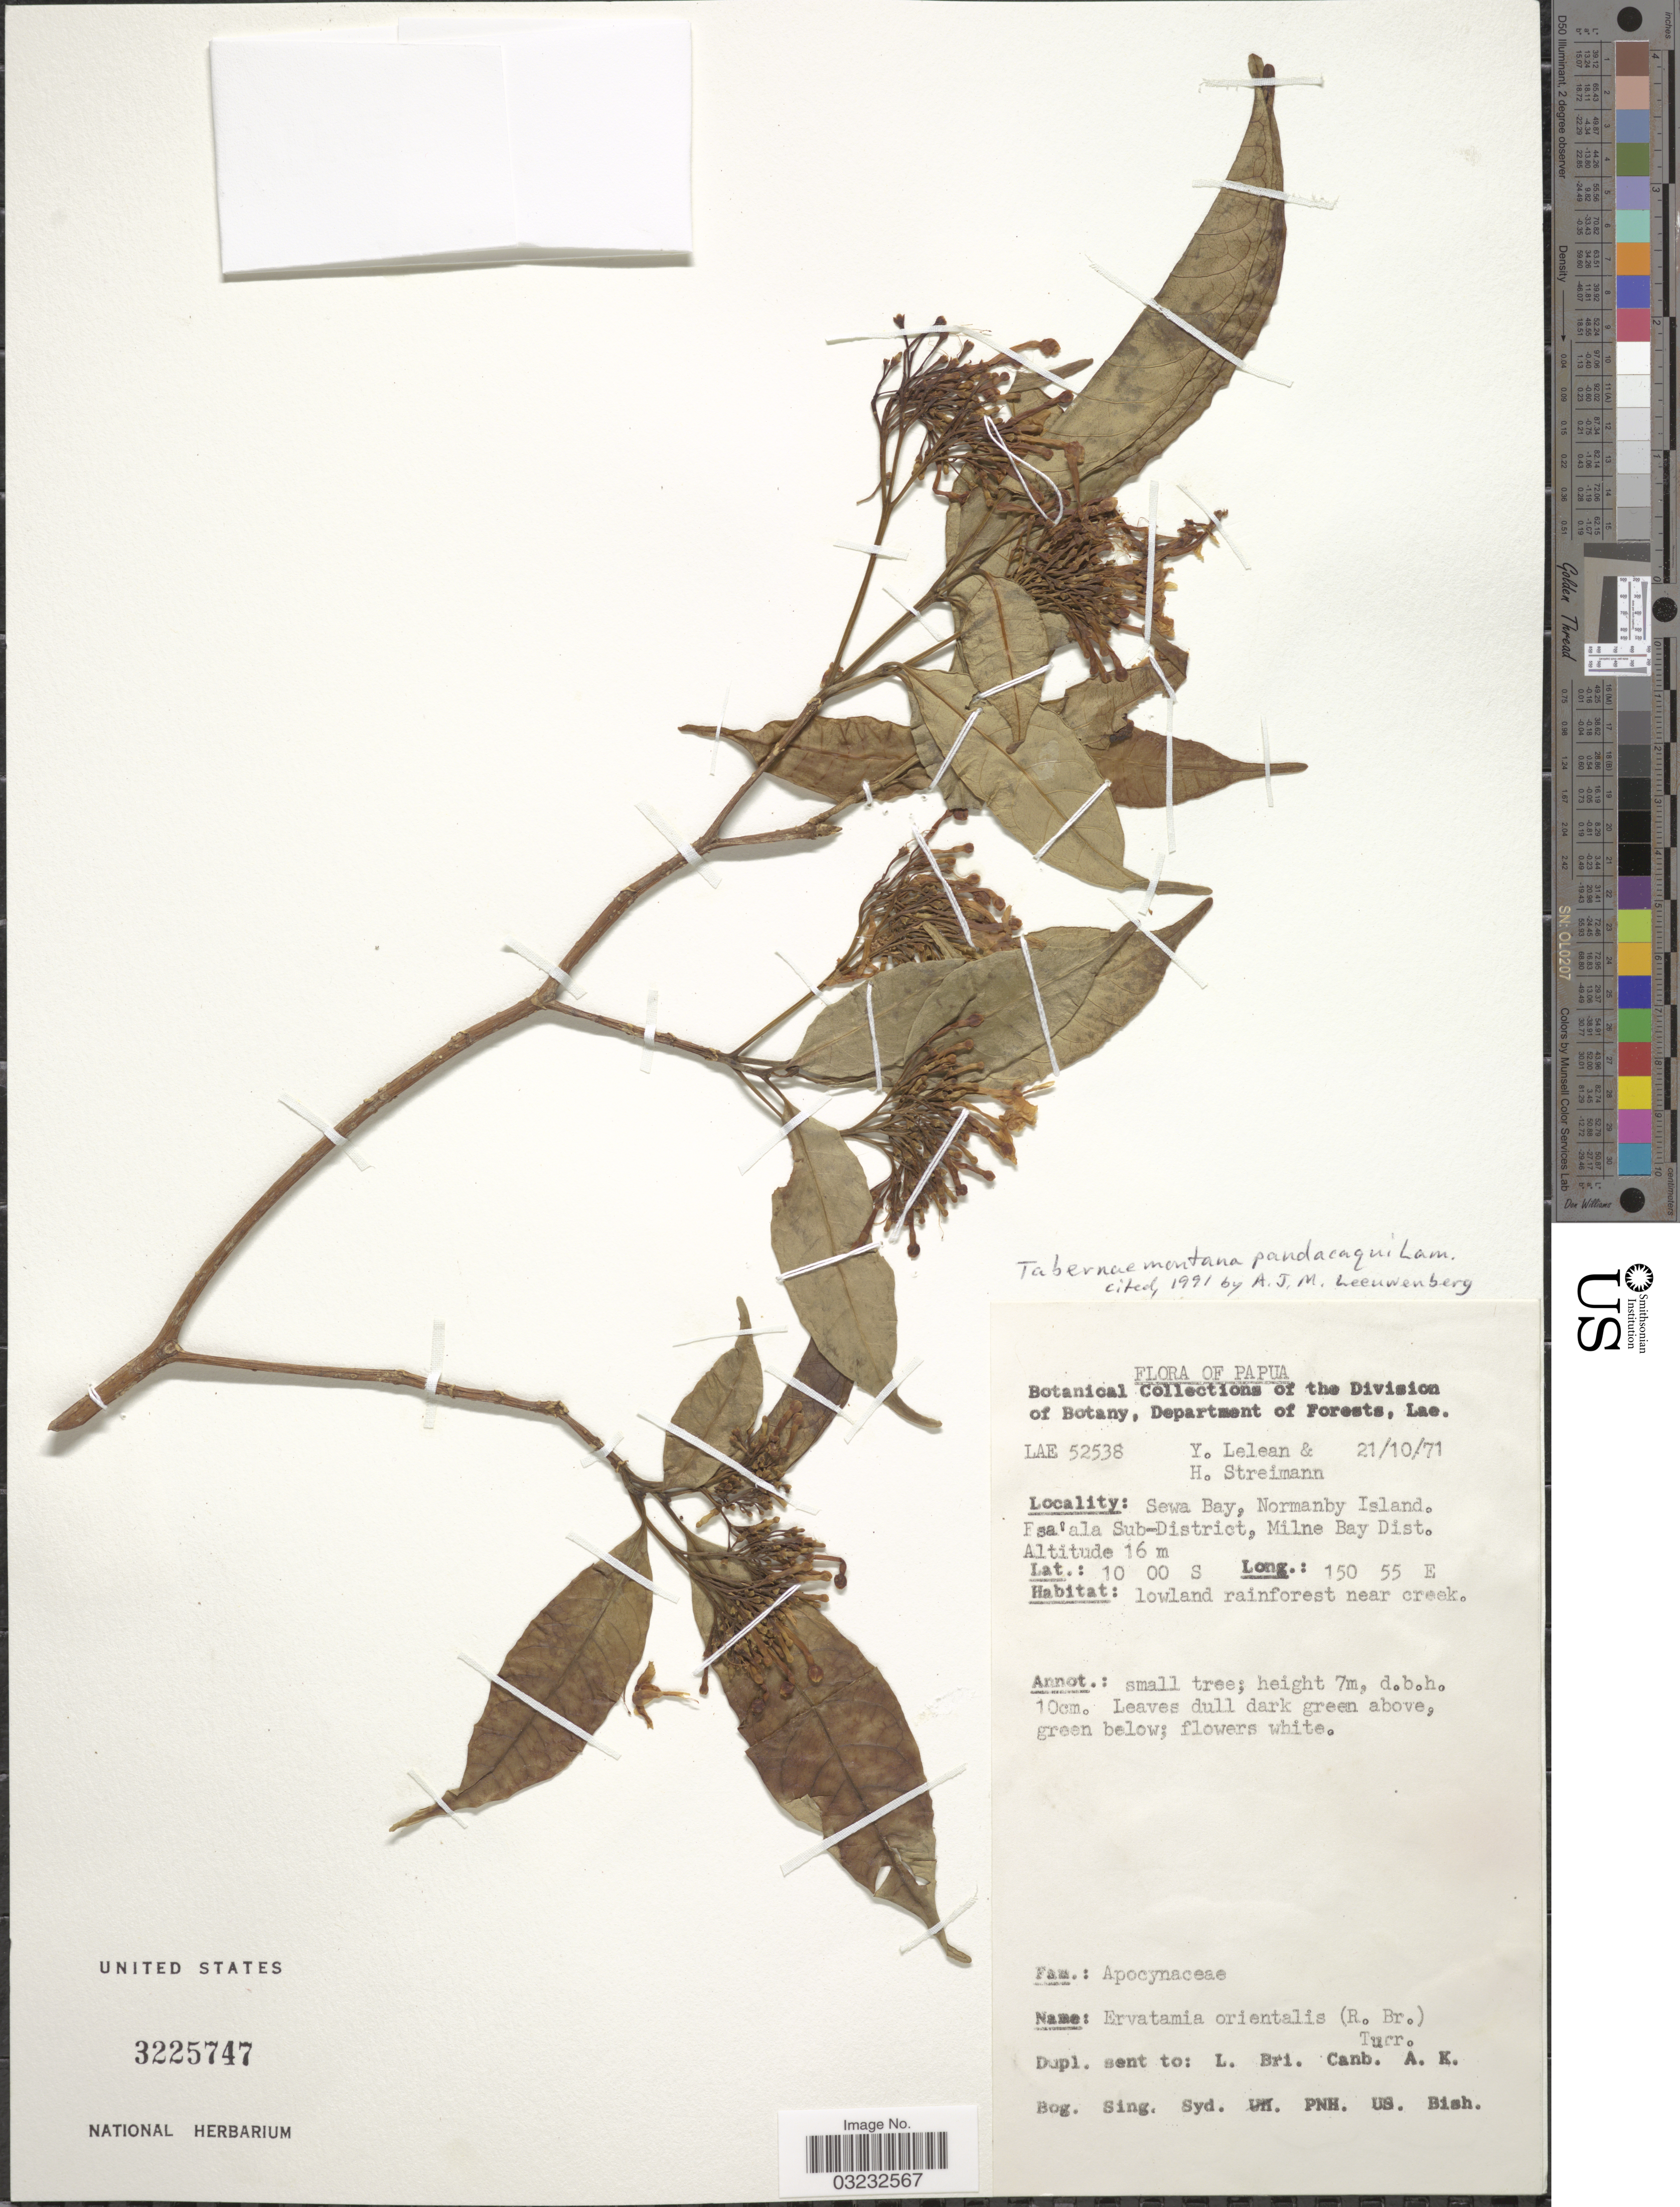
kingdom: Plantae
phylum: Tracheophyta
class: Magnoliopsida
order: Gentianales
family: Apocynaceae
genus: Tabernaemontana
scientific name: Tabernaemontana pandacaqui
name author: Poir.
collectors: Y. Lelean & H. Streimann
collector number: LAE52538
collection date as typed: Transcribed d/m/y: 21/10/71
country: Papua New Guinea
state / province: Milne Bay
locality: Sewa Bay, Normanby Island. Fsa'ala Sub-District, Milne Bay Dist.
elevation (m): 16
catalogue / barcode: US 3225747